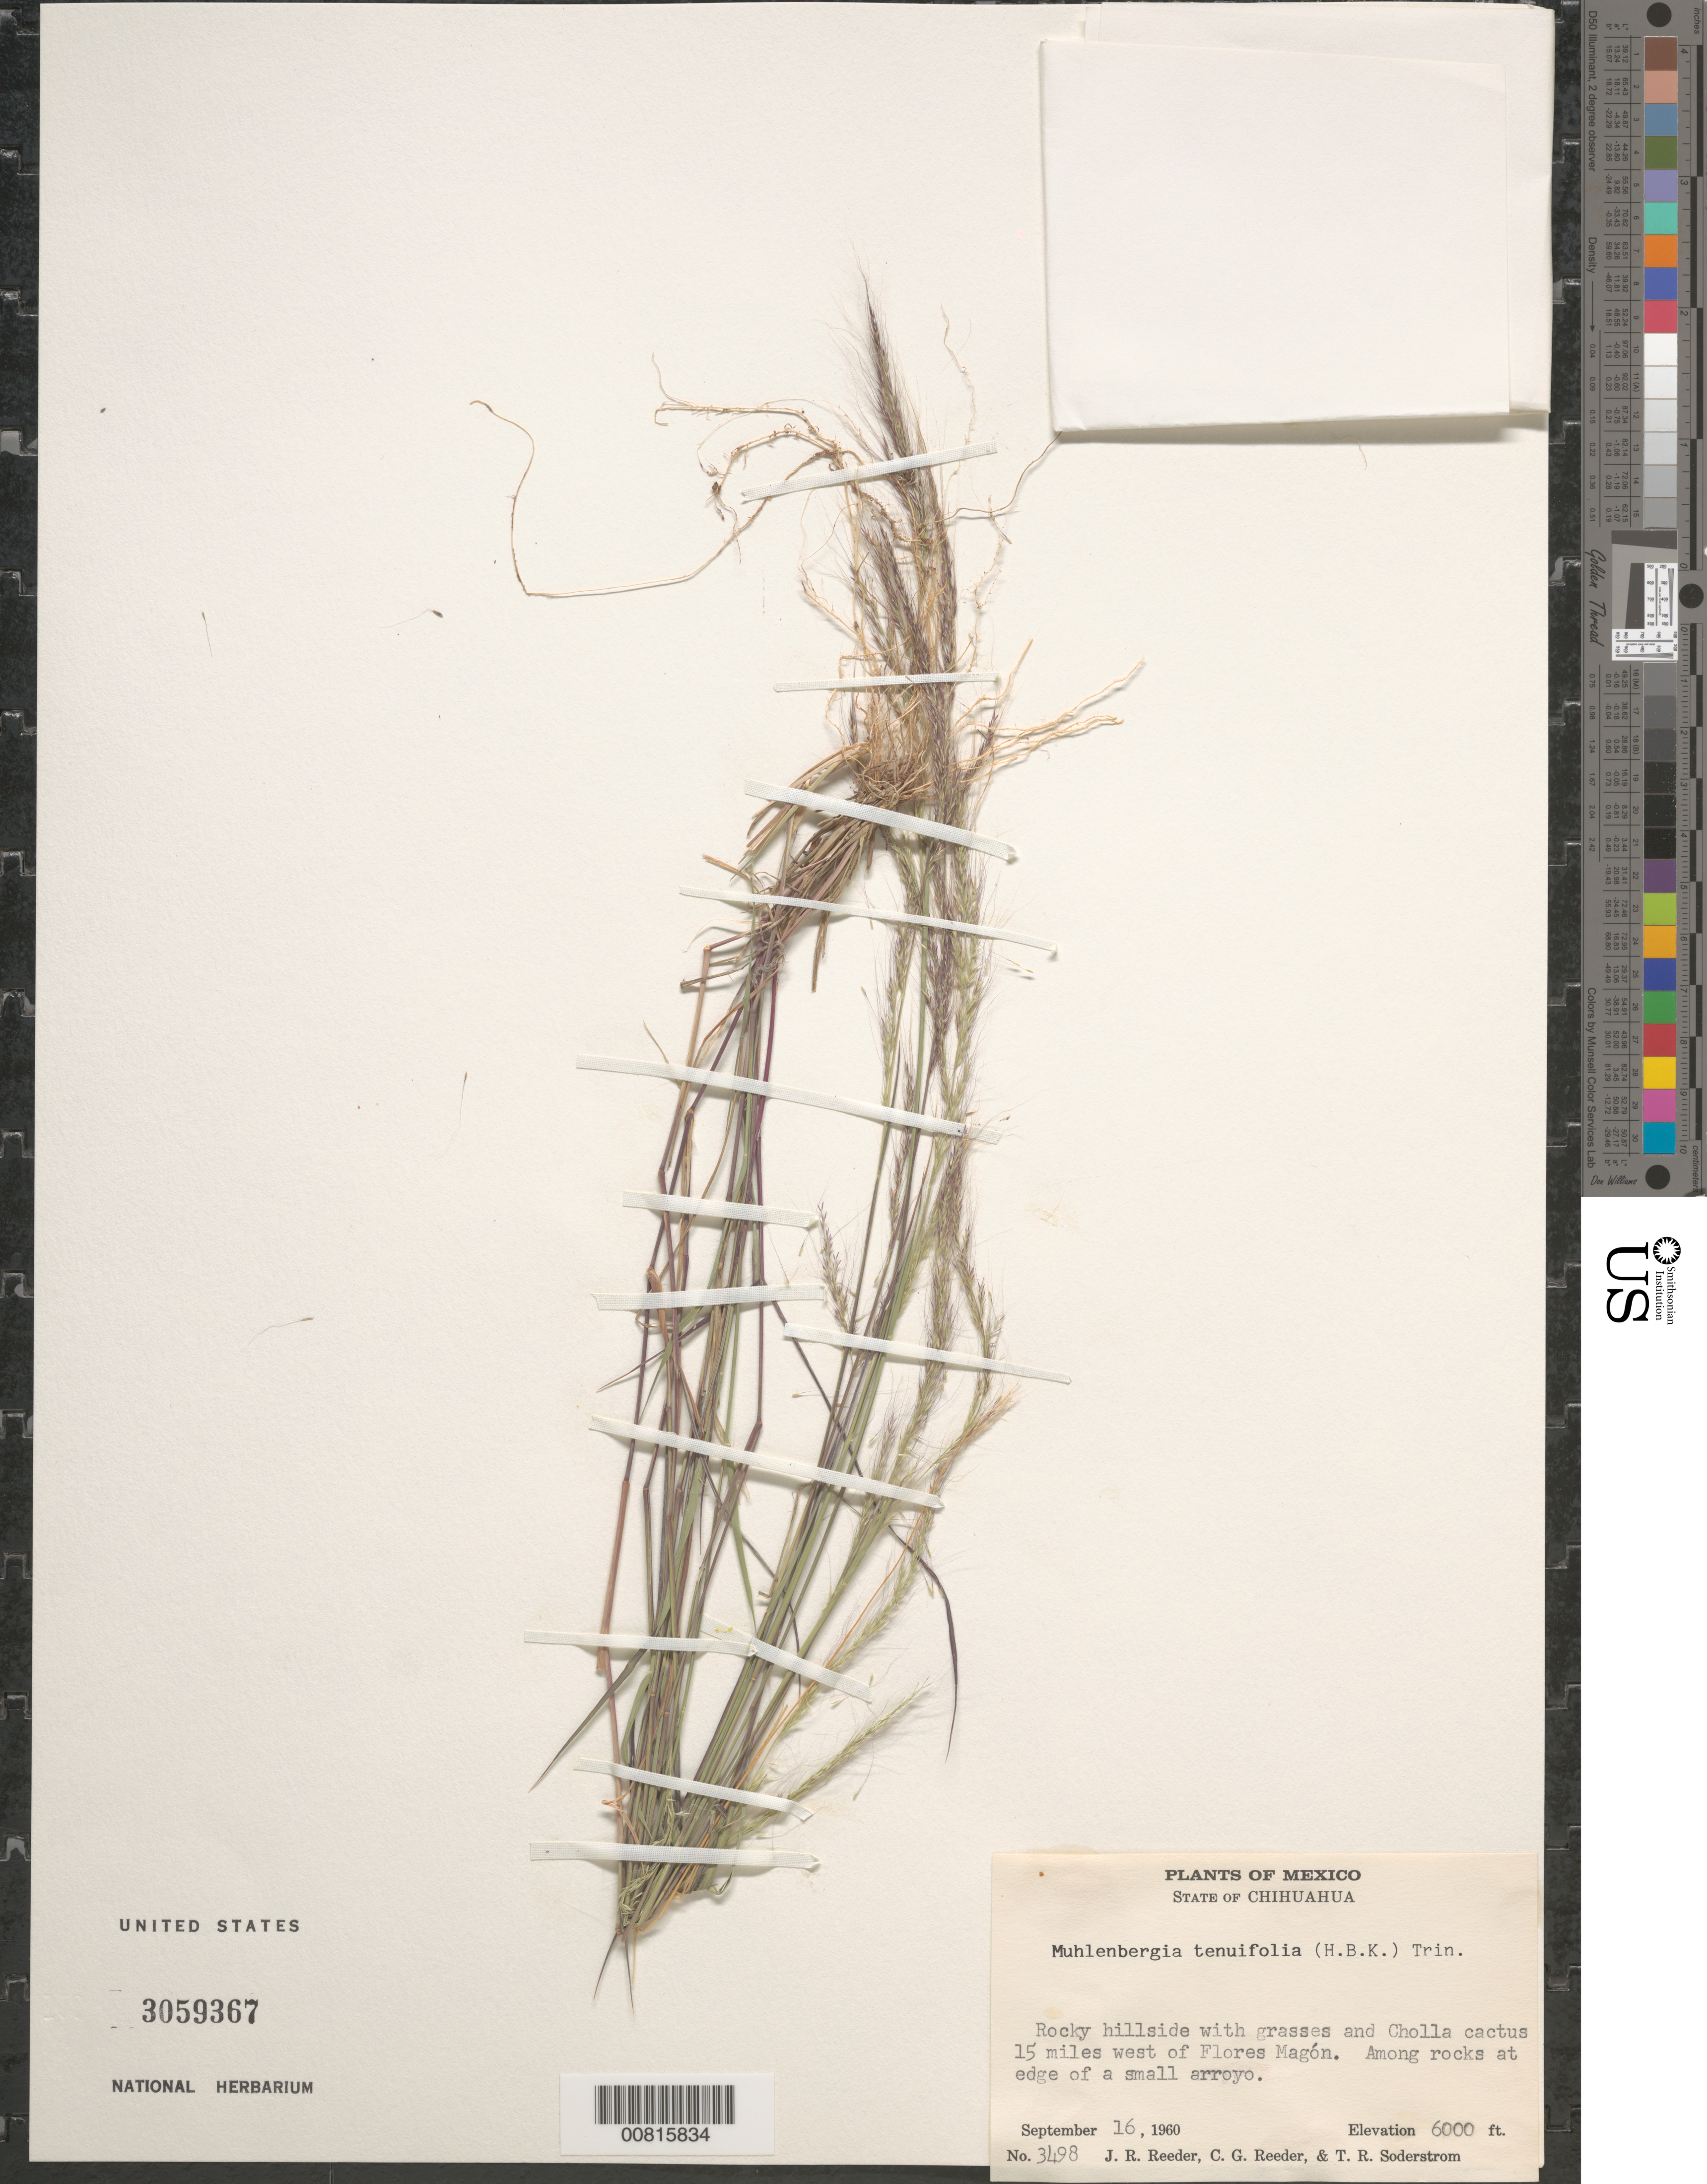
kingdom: Plantae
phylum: Tracheophyta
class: Liliopsida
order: Poales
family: Poaceae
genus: Muhlenbergia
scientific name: Muhlenbergia tenuifolia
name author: (Kunth) Kunth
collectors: J. R. Reeder & C. G. Reeder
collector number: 3498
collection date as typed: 16 Sep 1963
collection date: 1963-09-16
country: Mexico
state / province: Chihuahua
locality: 15 mi W of Flores Magon, Chih.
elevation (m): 1829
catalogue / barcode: US 3059367